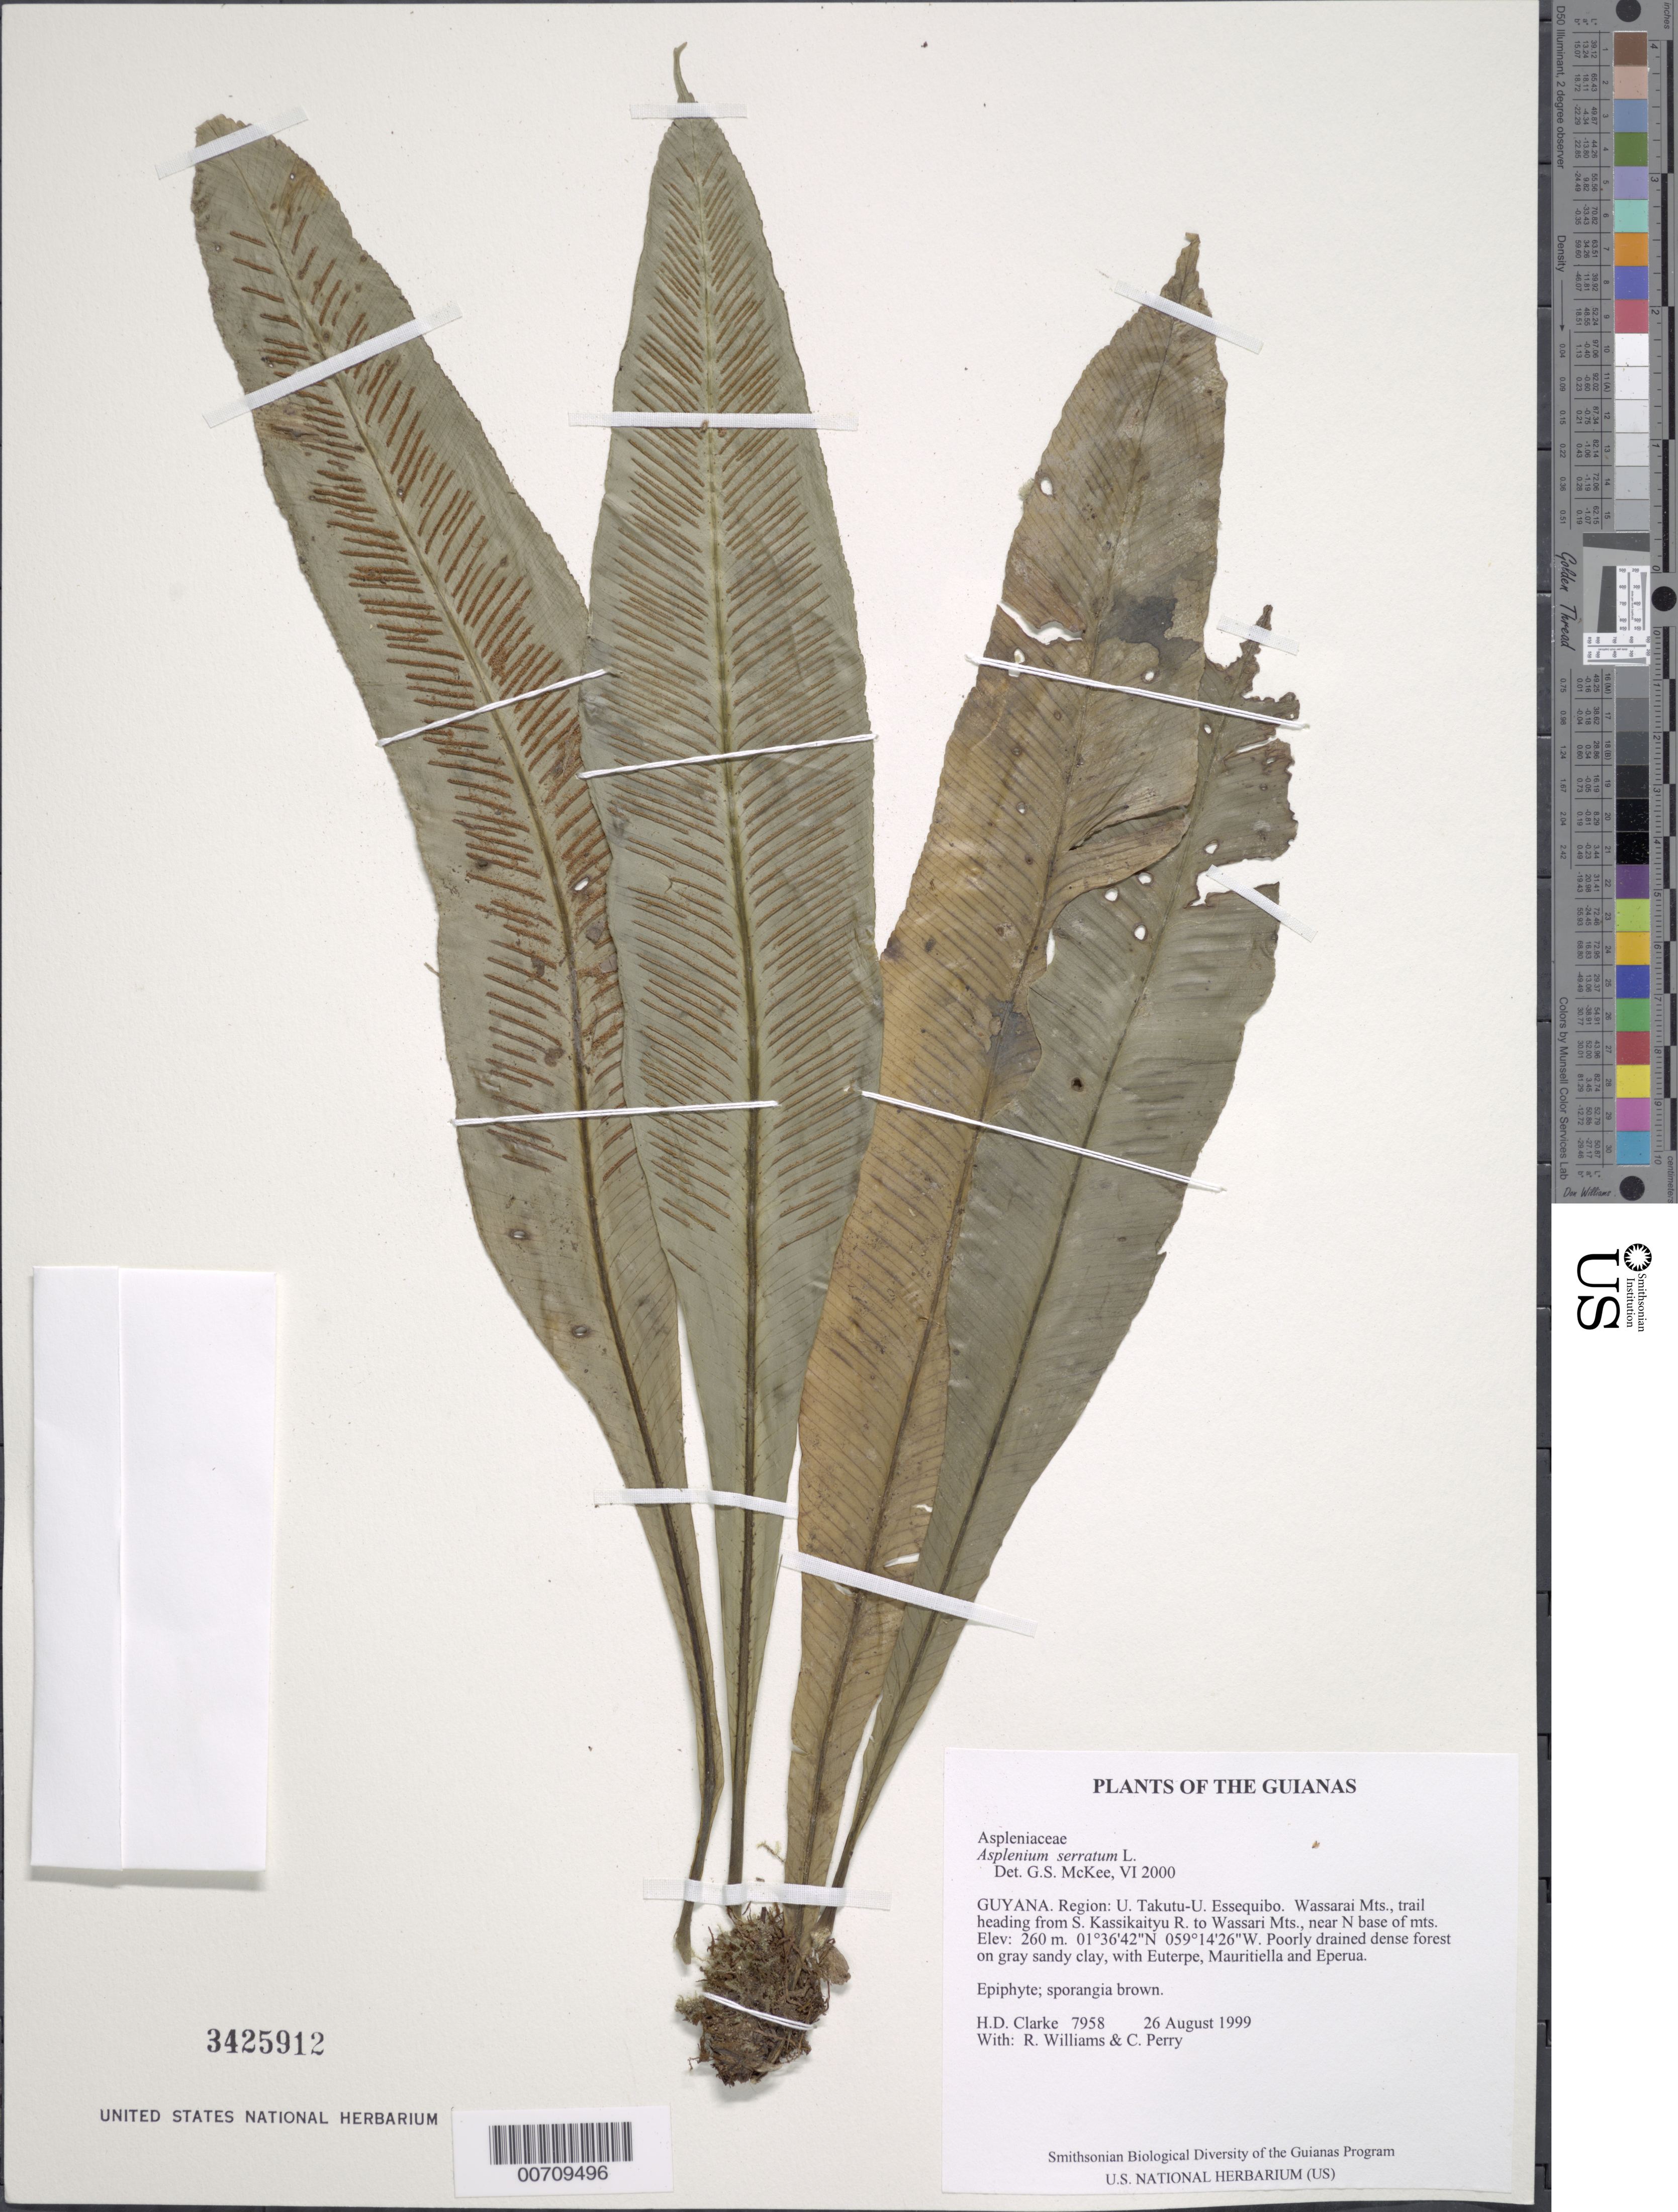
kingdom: Plantae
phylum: Tracheophyta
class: Polypodiopsida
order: Polypodiales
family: Aspleniaceae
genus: Asplenium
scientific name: Asplenium serratum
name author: L.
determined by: McKee, G. S., (US), NMNH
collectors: H. D. Clarke, R. Williams & C. Perry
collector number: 7958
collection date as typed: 26 August 1999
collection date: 1999-08-26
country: Guyana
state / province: U. Takutu-U. Essequibo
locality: Wassarai Mts., trail heading from S. Kassikaityu R. to Wassari Mts., near N base of mts.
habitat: Poorly drained dense forest on gray sandy clay, with Euterpe, Mauritiella and Eperua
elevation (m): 260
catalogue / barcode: US 3425912